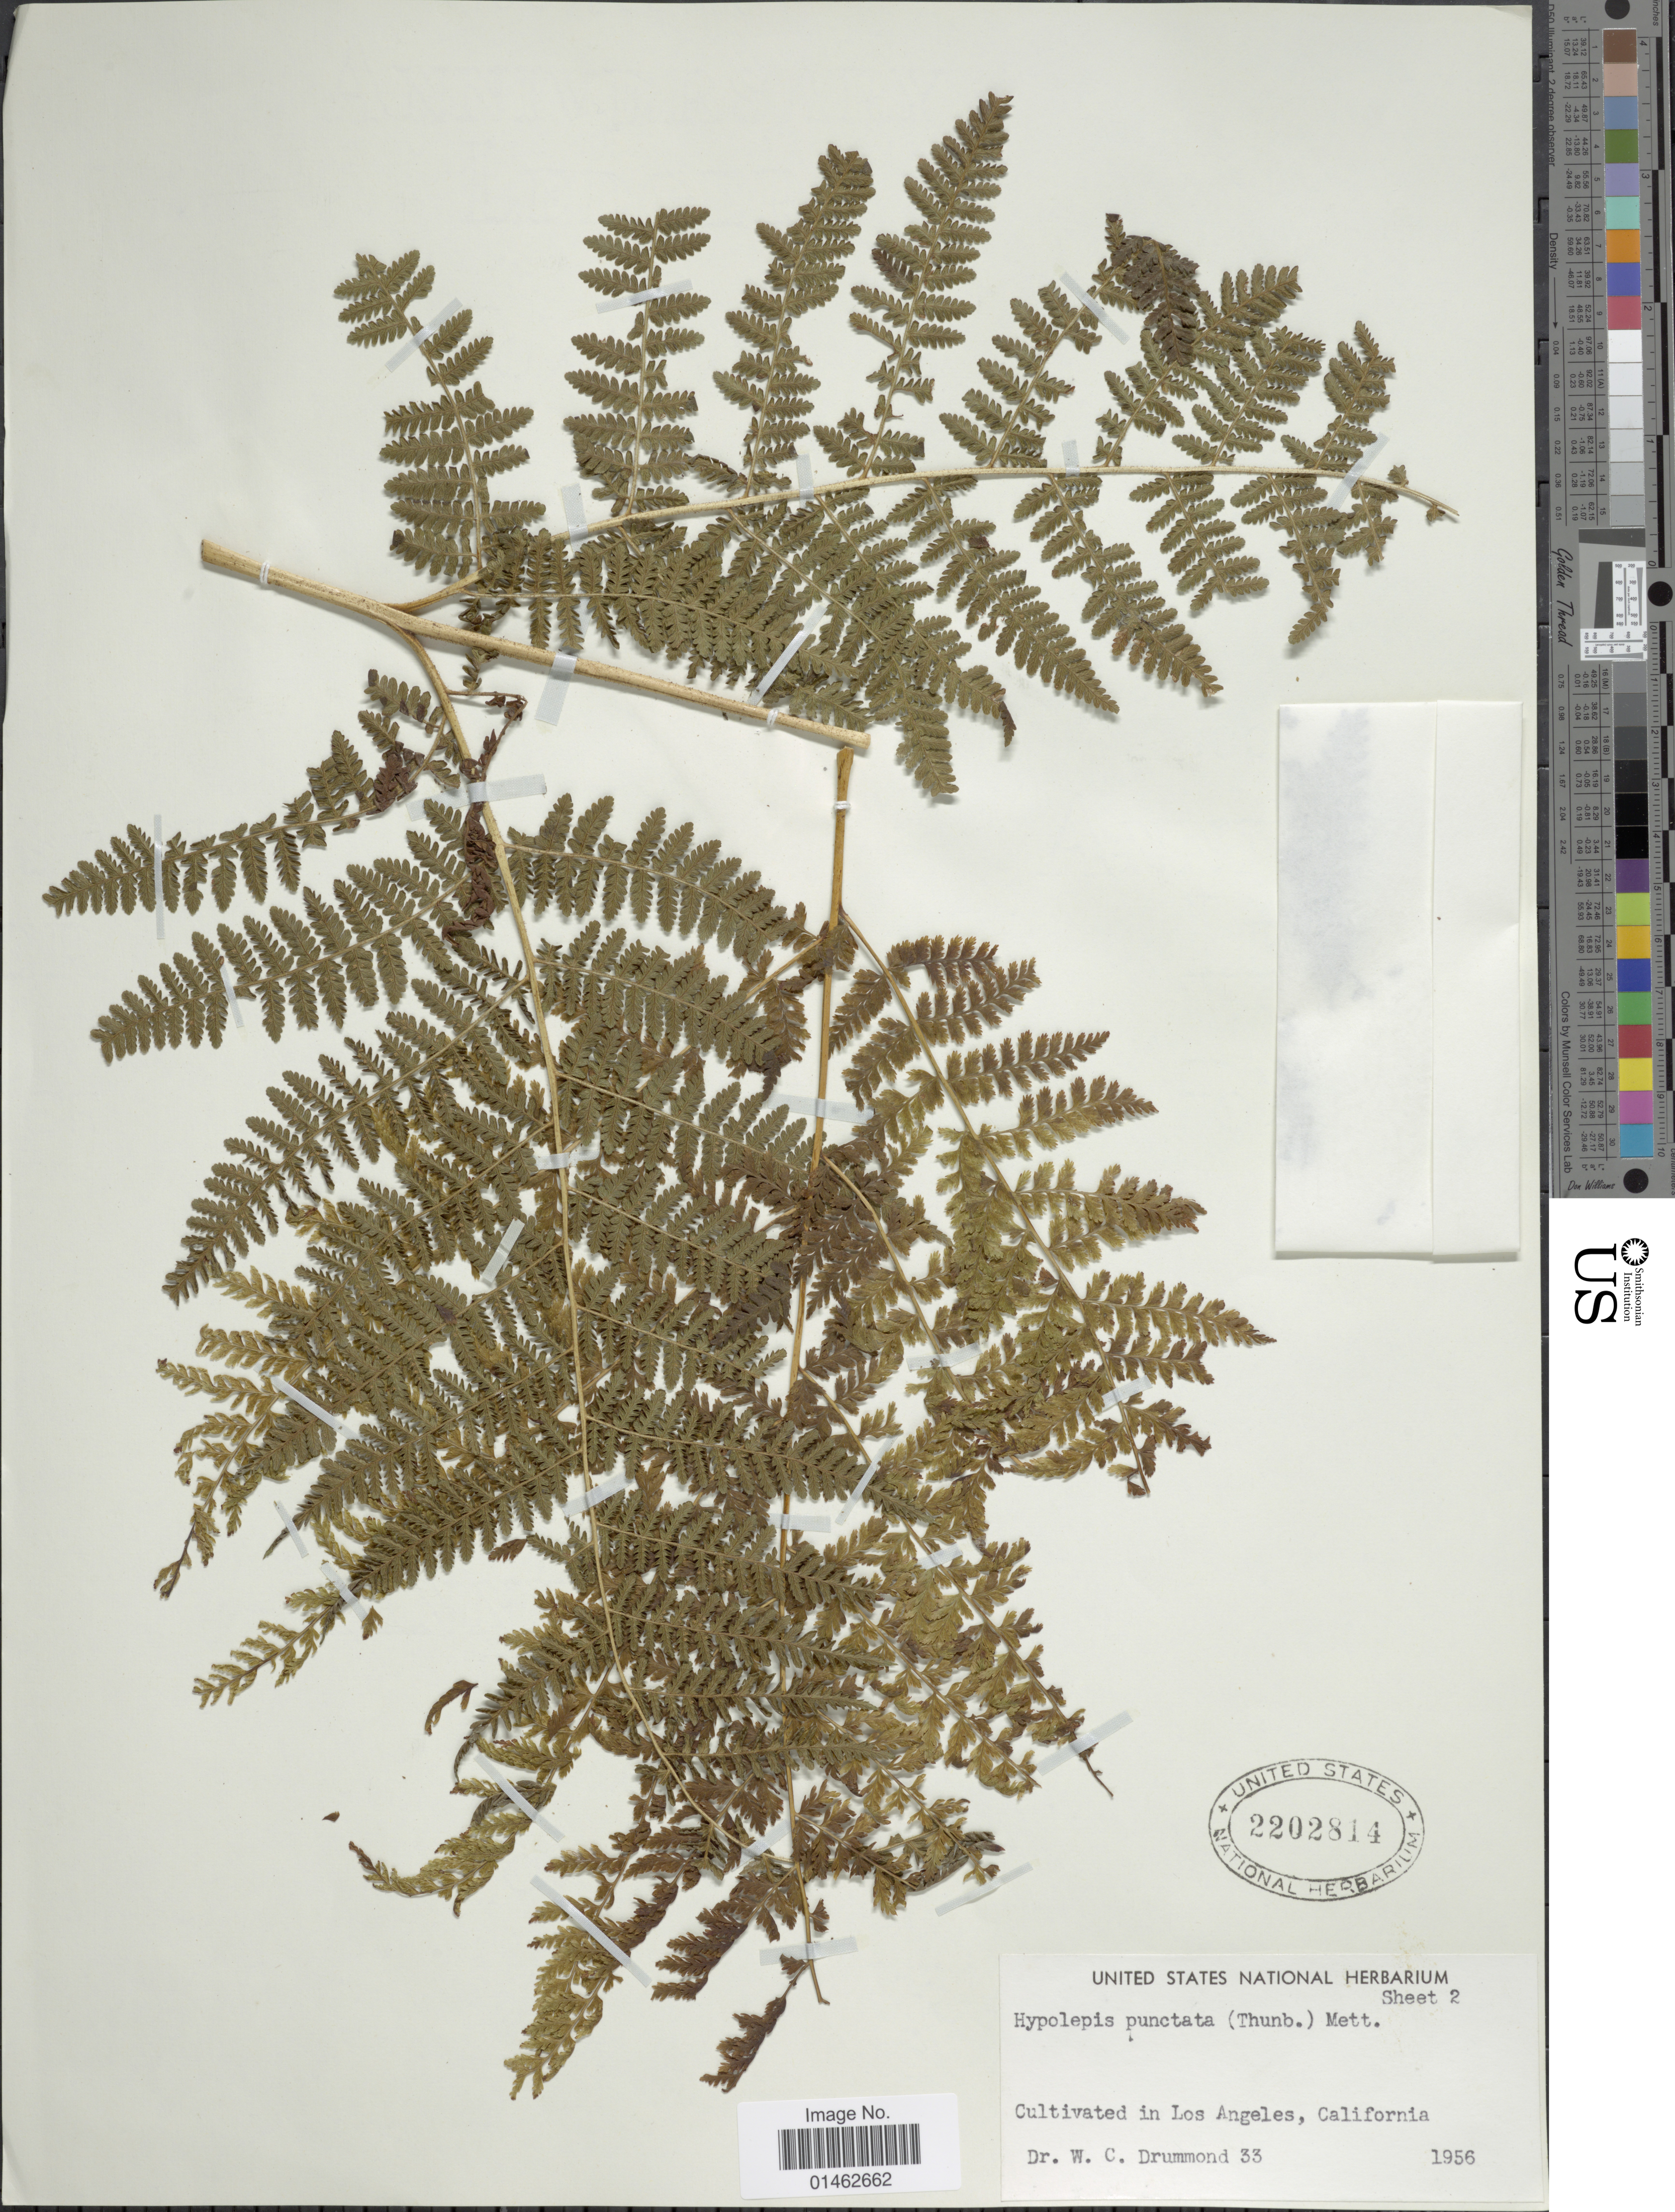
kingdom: Plantae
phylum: Tracheophyta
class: Polypodiopsida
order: Polypodiales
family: Dennstaedtiaceae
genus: Hypolepis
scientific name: Hypolepis punctata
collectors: W. Drummond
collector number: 33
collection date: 1956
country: United States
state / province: California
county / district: Los Angeles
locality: Cultivated in Los Angeles, California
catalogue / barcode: US 2202814